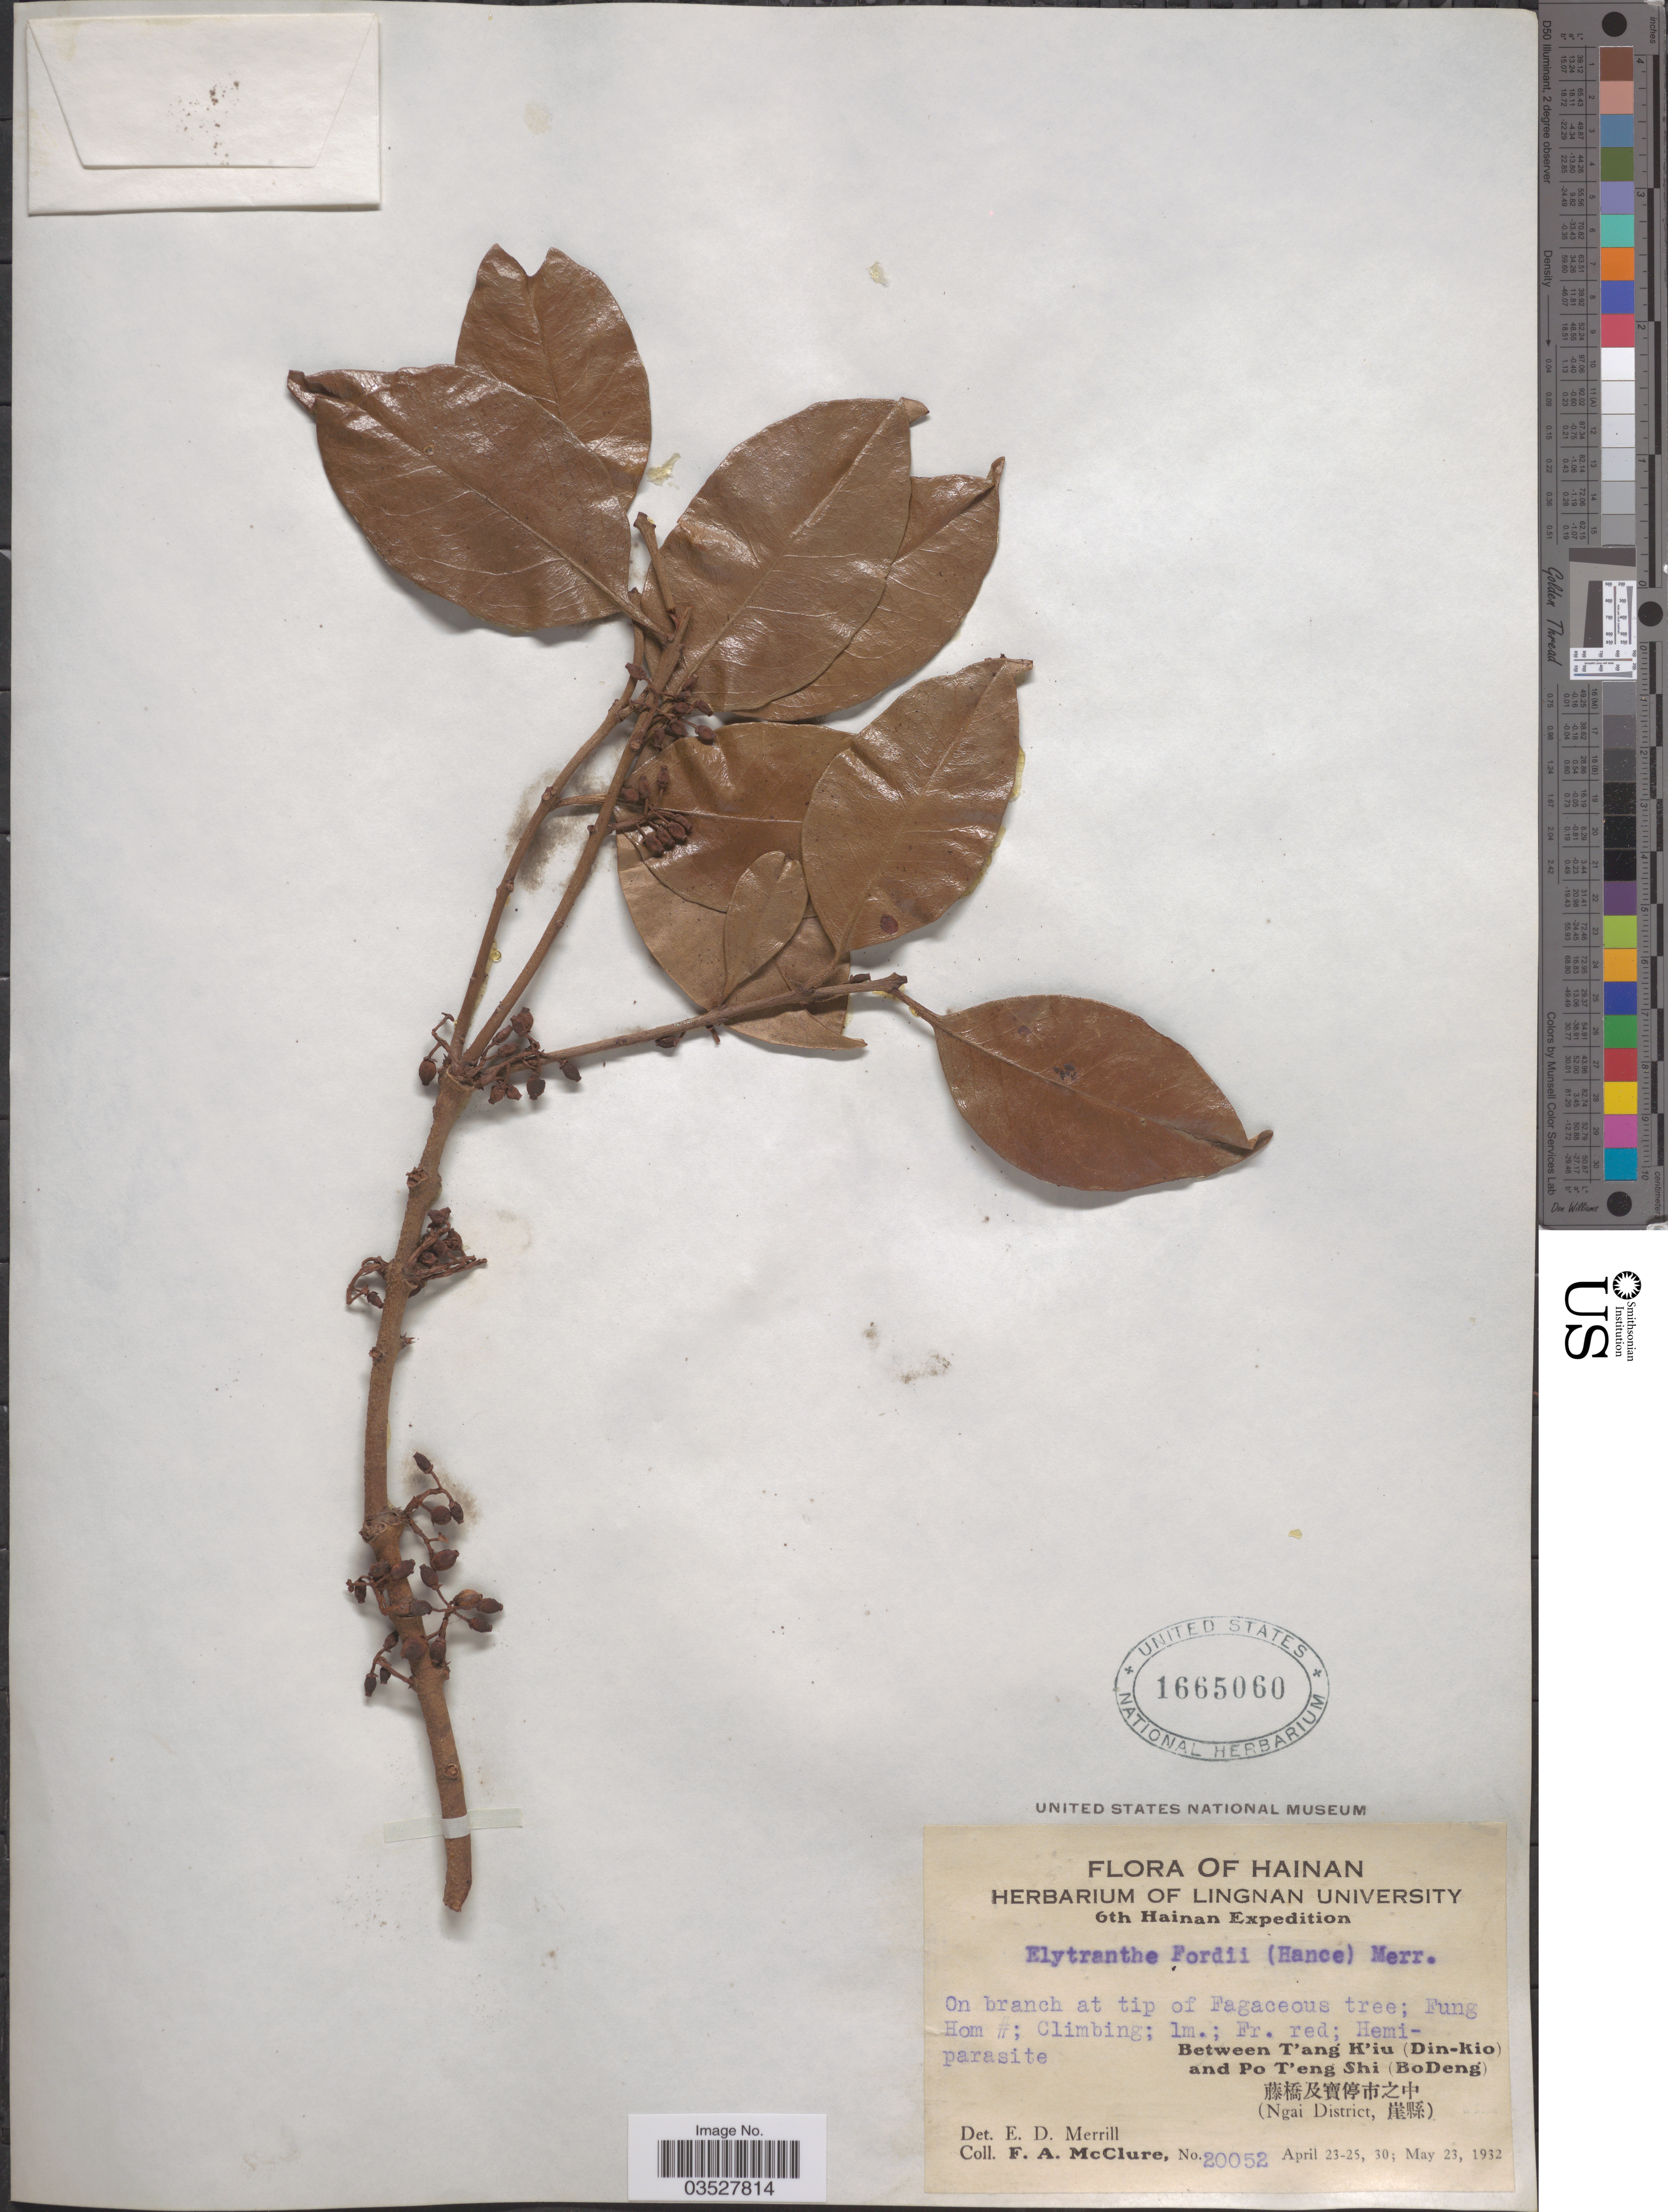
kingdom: Plantae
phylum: Tracheophyta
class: Magnoliopsida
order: Santalales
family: Loranthaceae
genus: Elytranthe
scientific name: Elytranthe fordii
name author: (Hance) Merr.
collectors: F. A. McClure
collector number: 20052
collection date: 1932-04-23/1932-05-23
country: China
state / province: Hainan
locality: Between T'ang K'iu (Din-kio) and Po T'eng Shi (BoDeng). (Ngai District).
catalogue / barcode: US 1665060